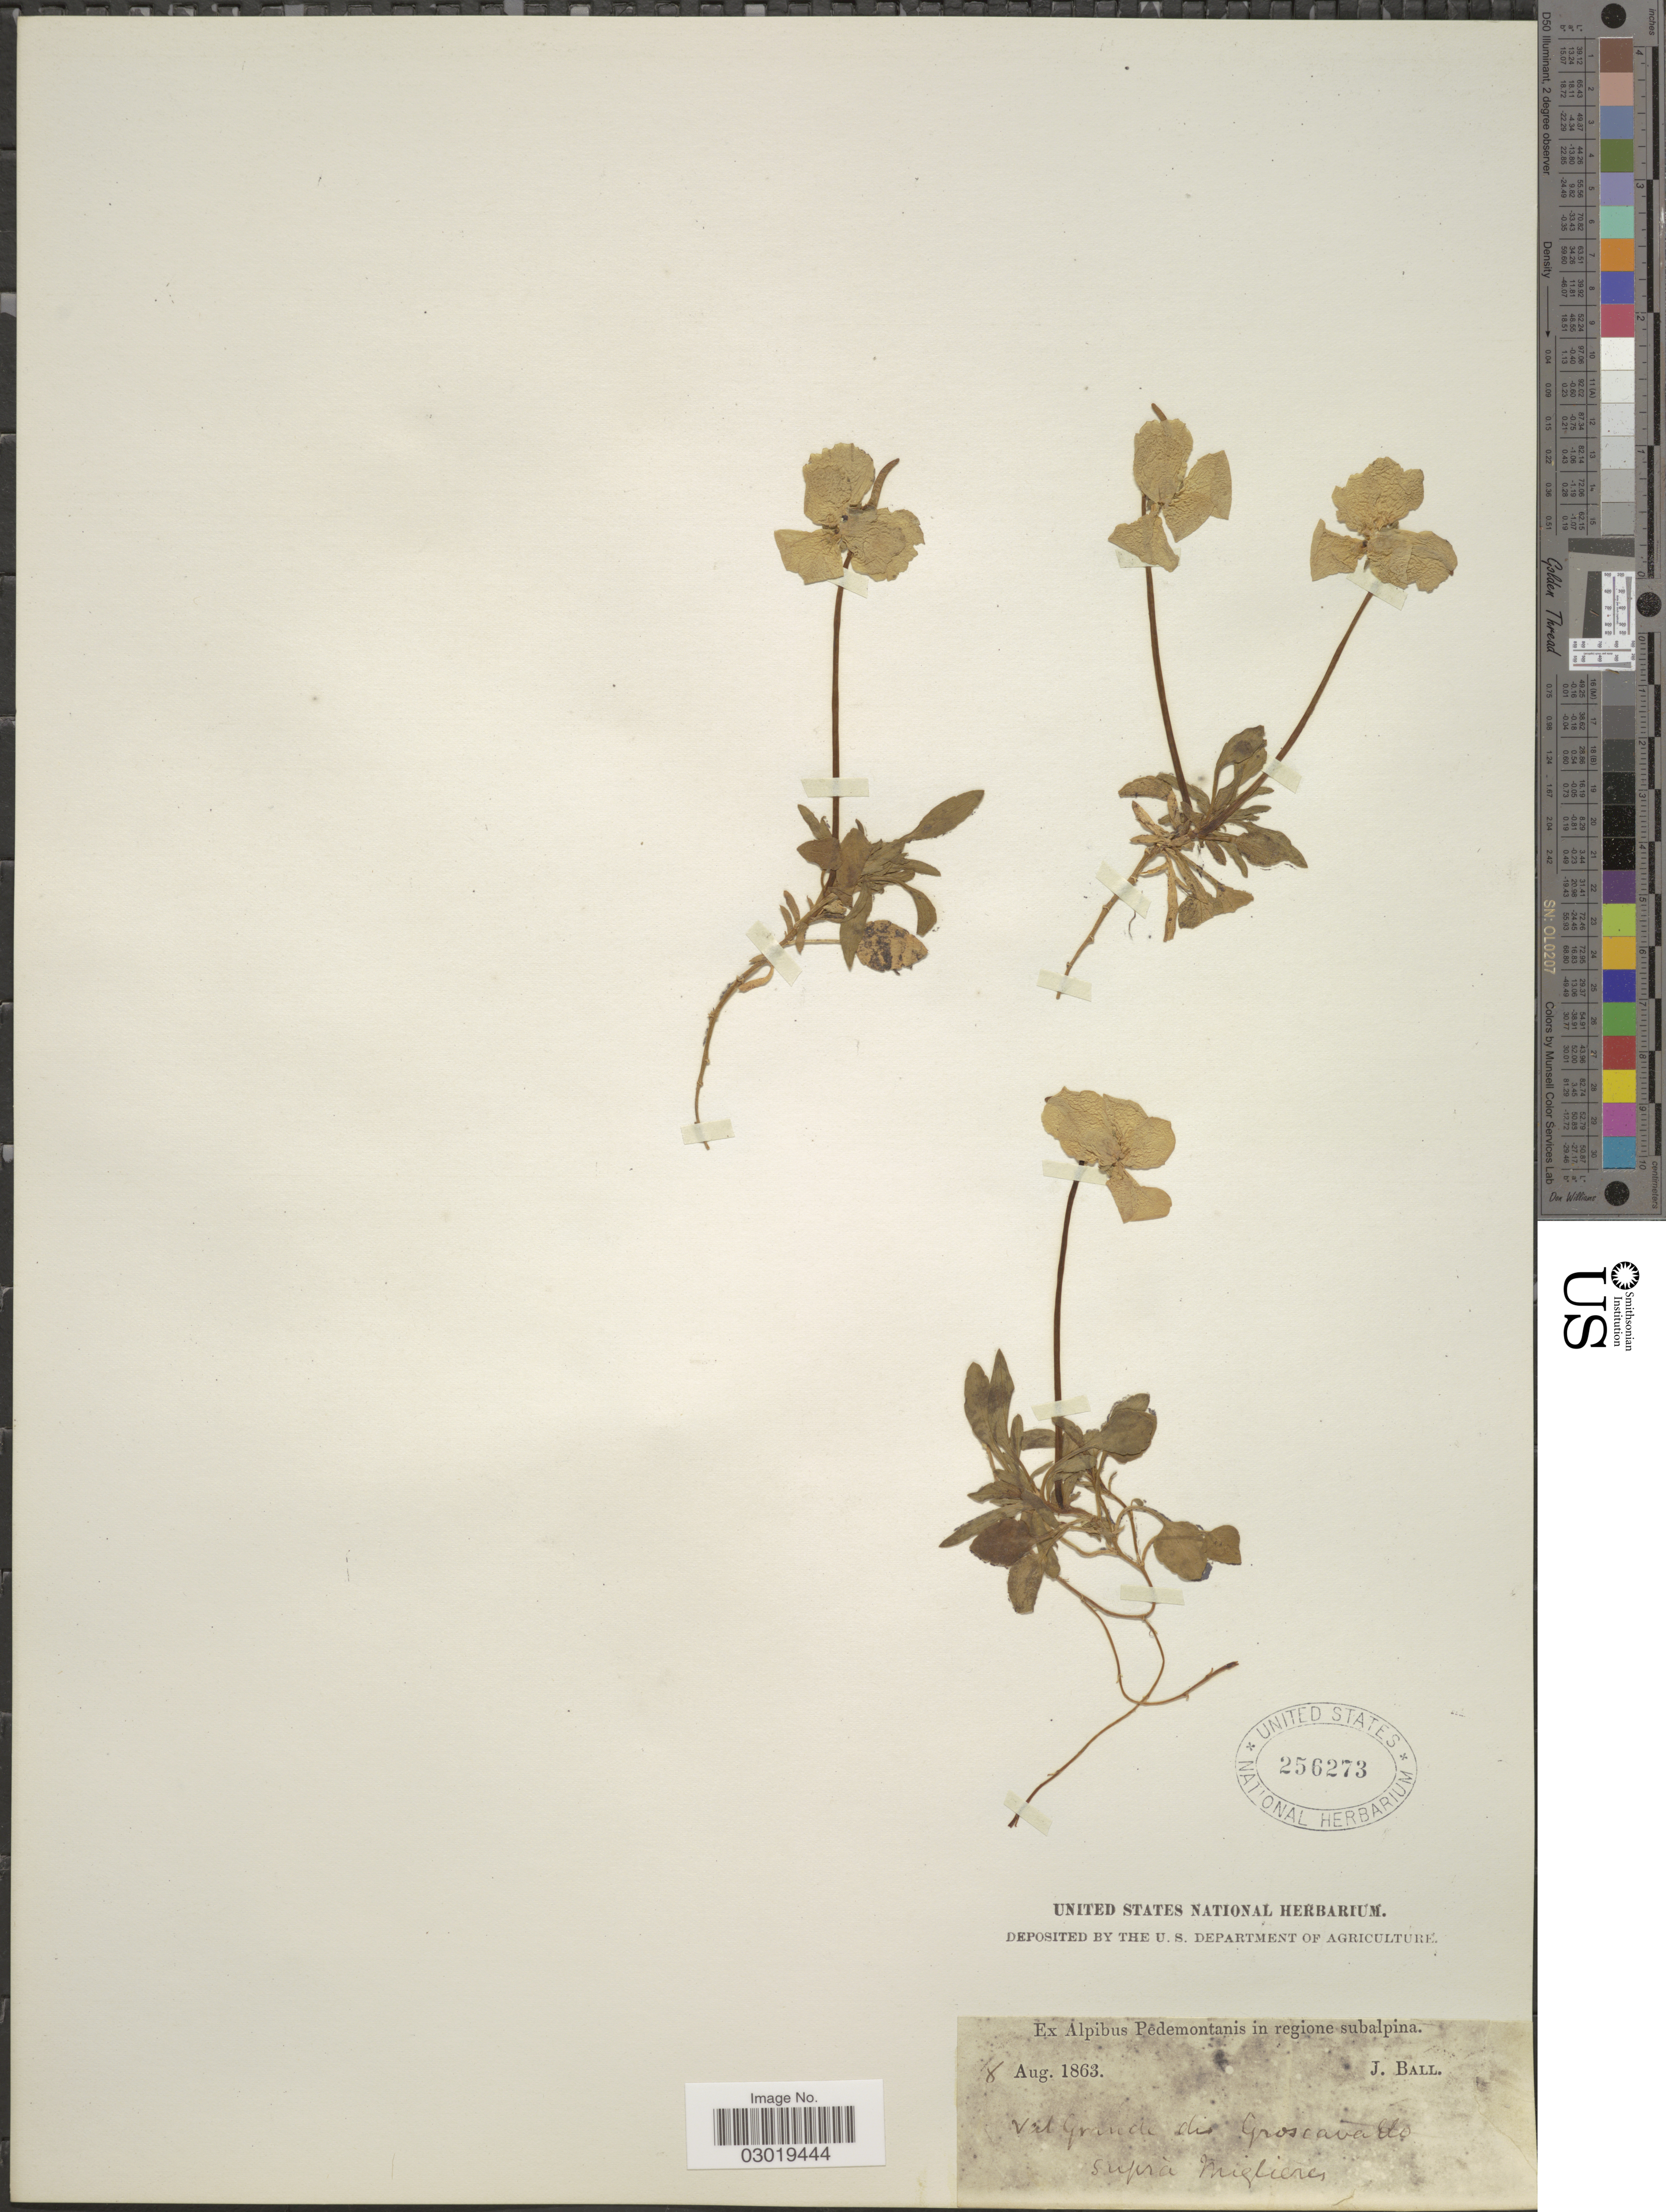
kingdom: Plantae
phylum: Tracheophyta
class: Magnoliopsida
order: Malpighiales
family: Violaceae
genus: Viola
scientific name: Viola sp.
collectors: J. Ball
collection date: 1863-08-08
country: Italy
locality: Ex Alpibus Pedemontanis in regione subalpina. supra Miglieres.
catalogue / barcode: US 256273